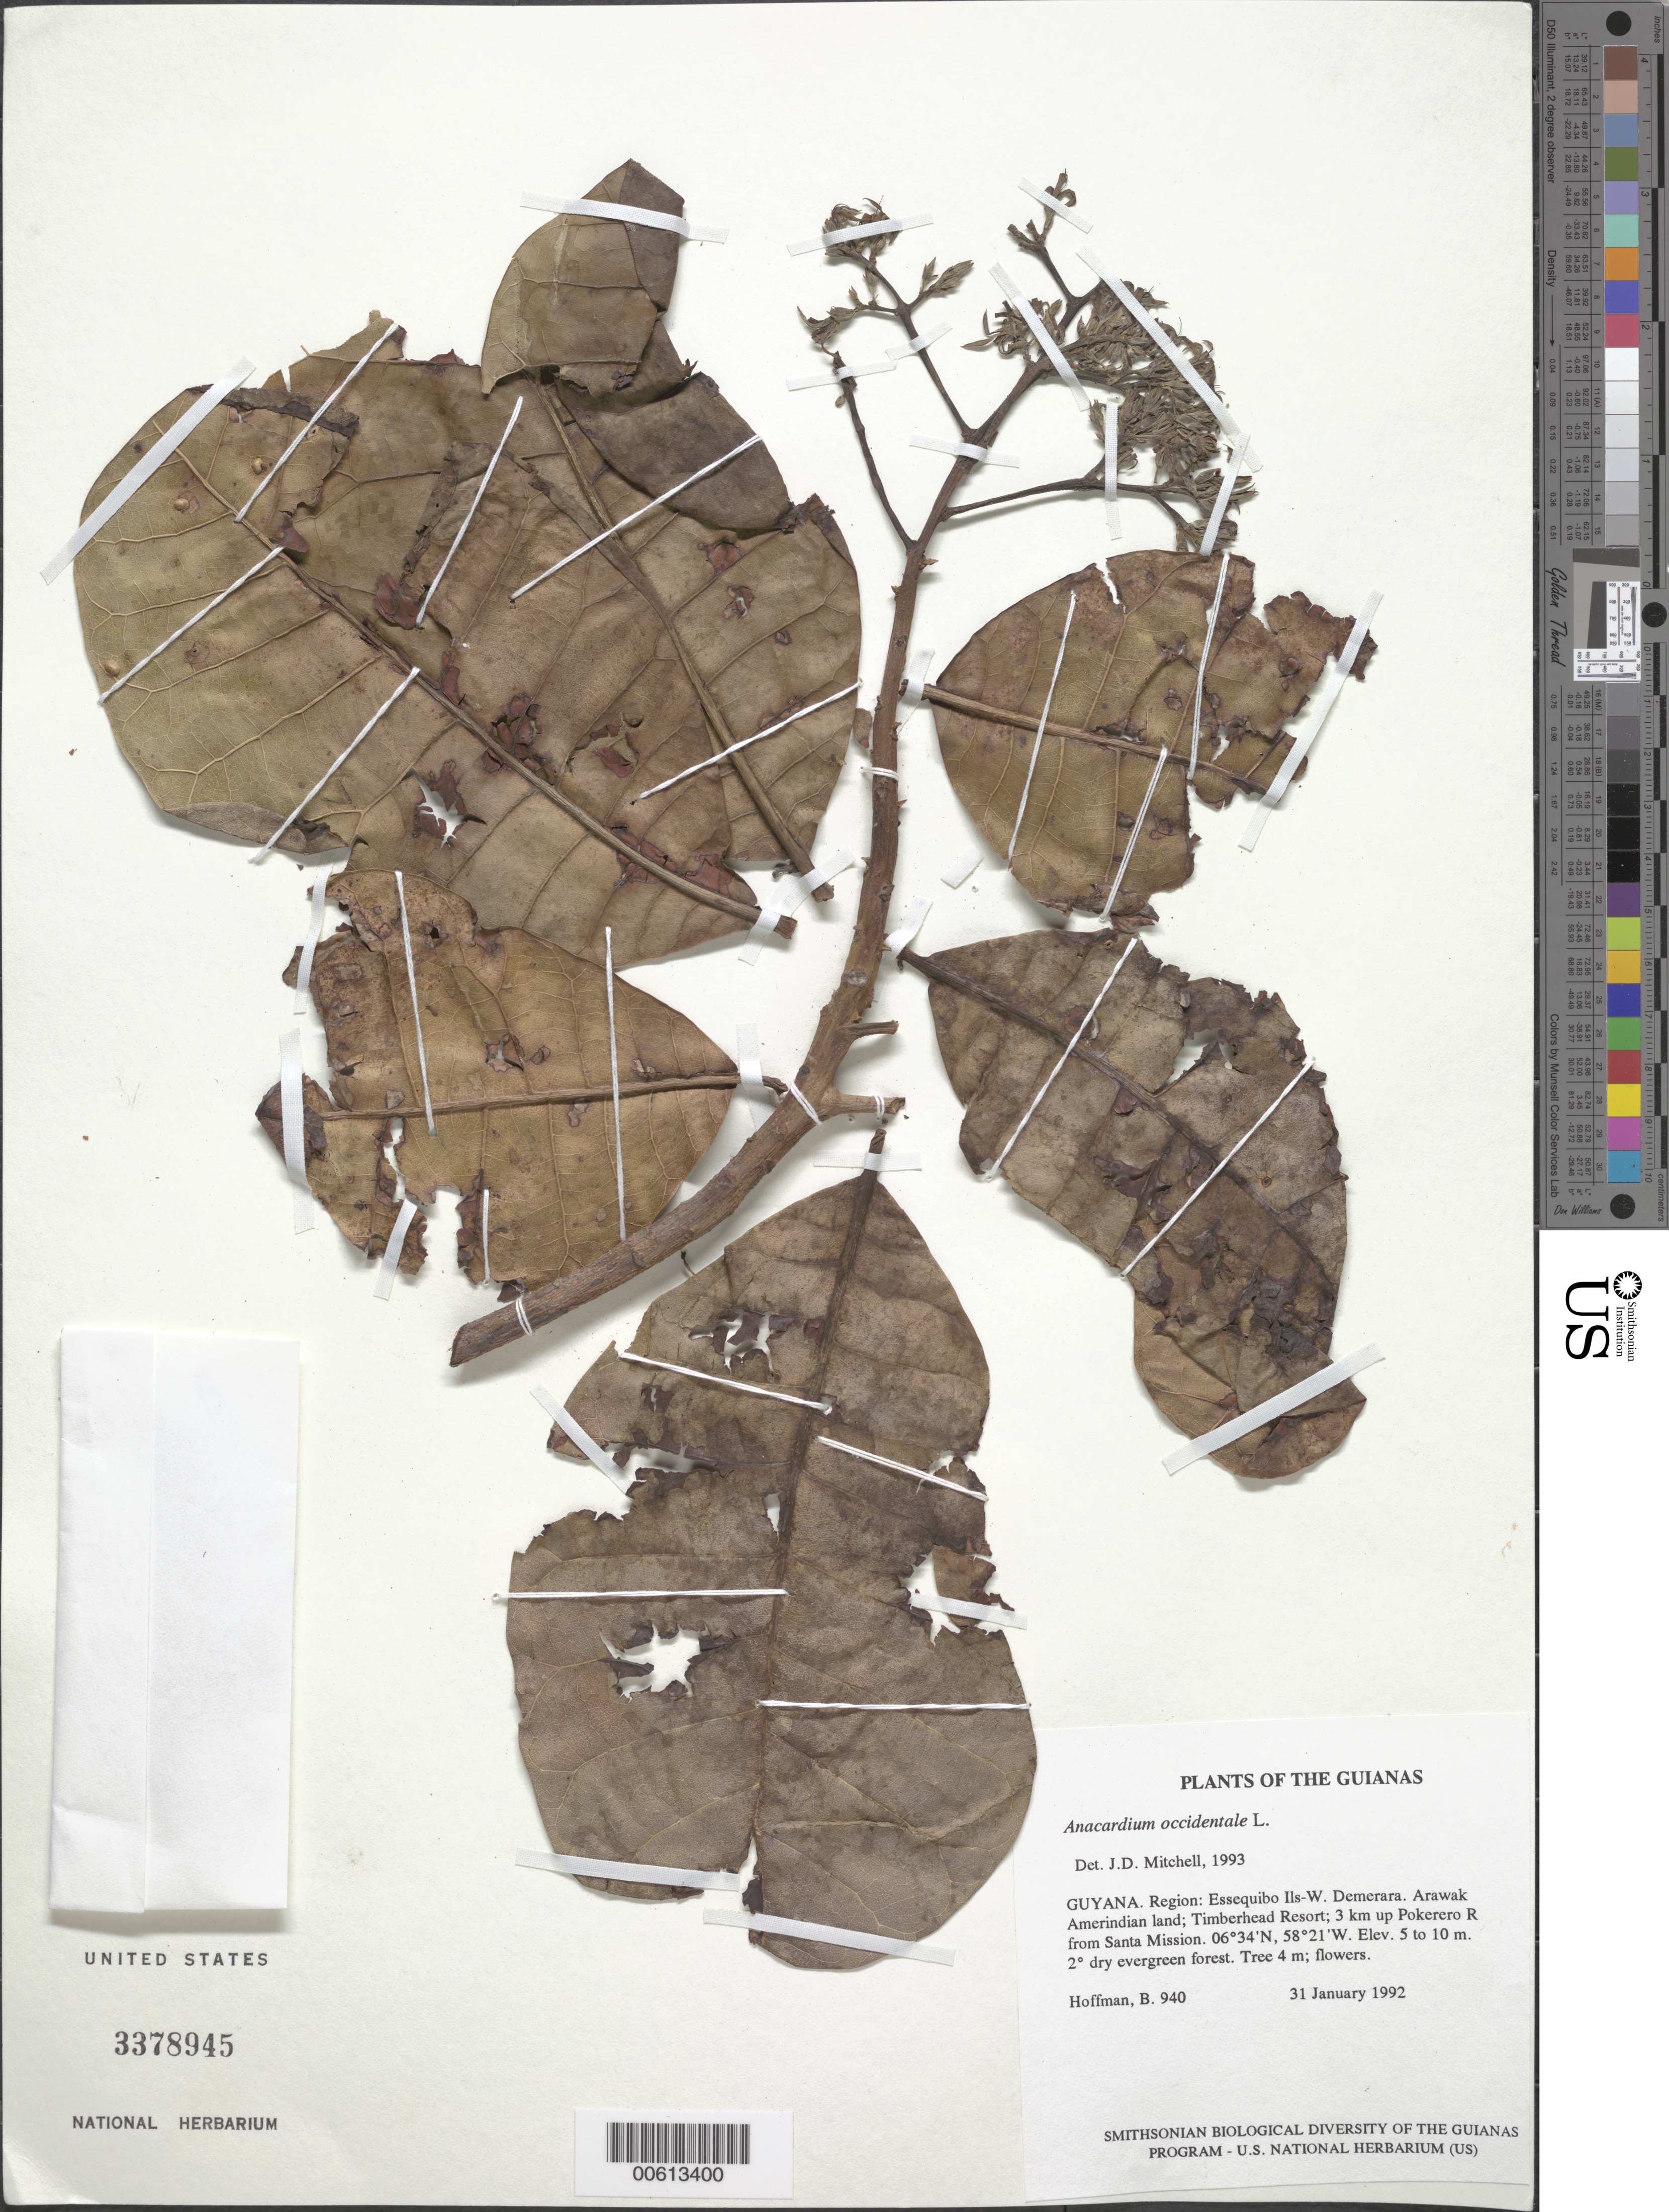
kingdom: Plantae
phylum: Tracheophyta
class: Magnoliopsida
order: Sapindales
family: Anacardiaceae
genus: Anacardium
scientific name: Anacardium occidentale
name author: L.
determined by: Mitchell, John D.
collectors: B. Hoffman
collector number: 940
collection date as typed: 31 January 1992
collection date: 1992-01-31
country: Guyana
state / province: Essequibo Isl-W. Demerara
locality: Arawak Amerindian land; Timberhead Resort; 3 km up Pokerero River from Santa Mission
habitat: Secondary dry evergreen forest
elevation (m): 5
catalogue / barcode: US 3378945